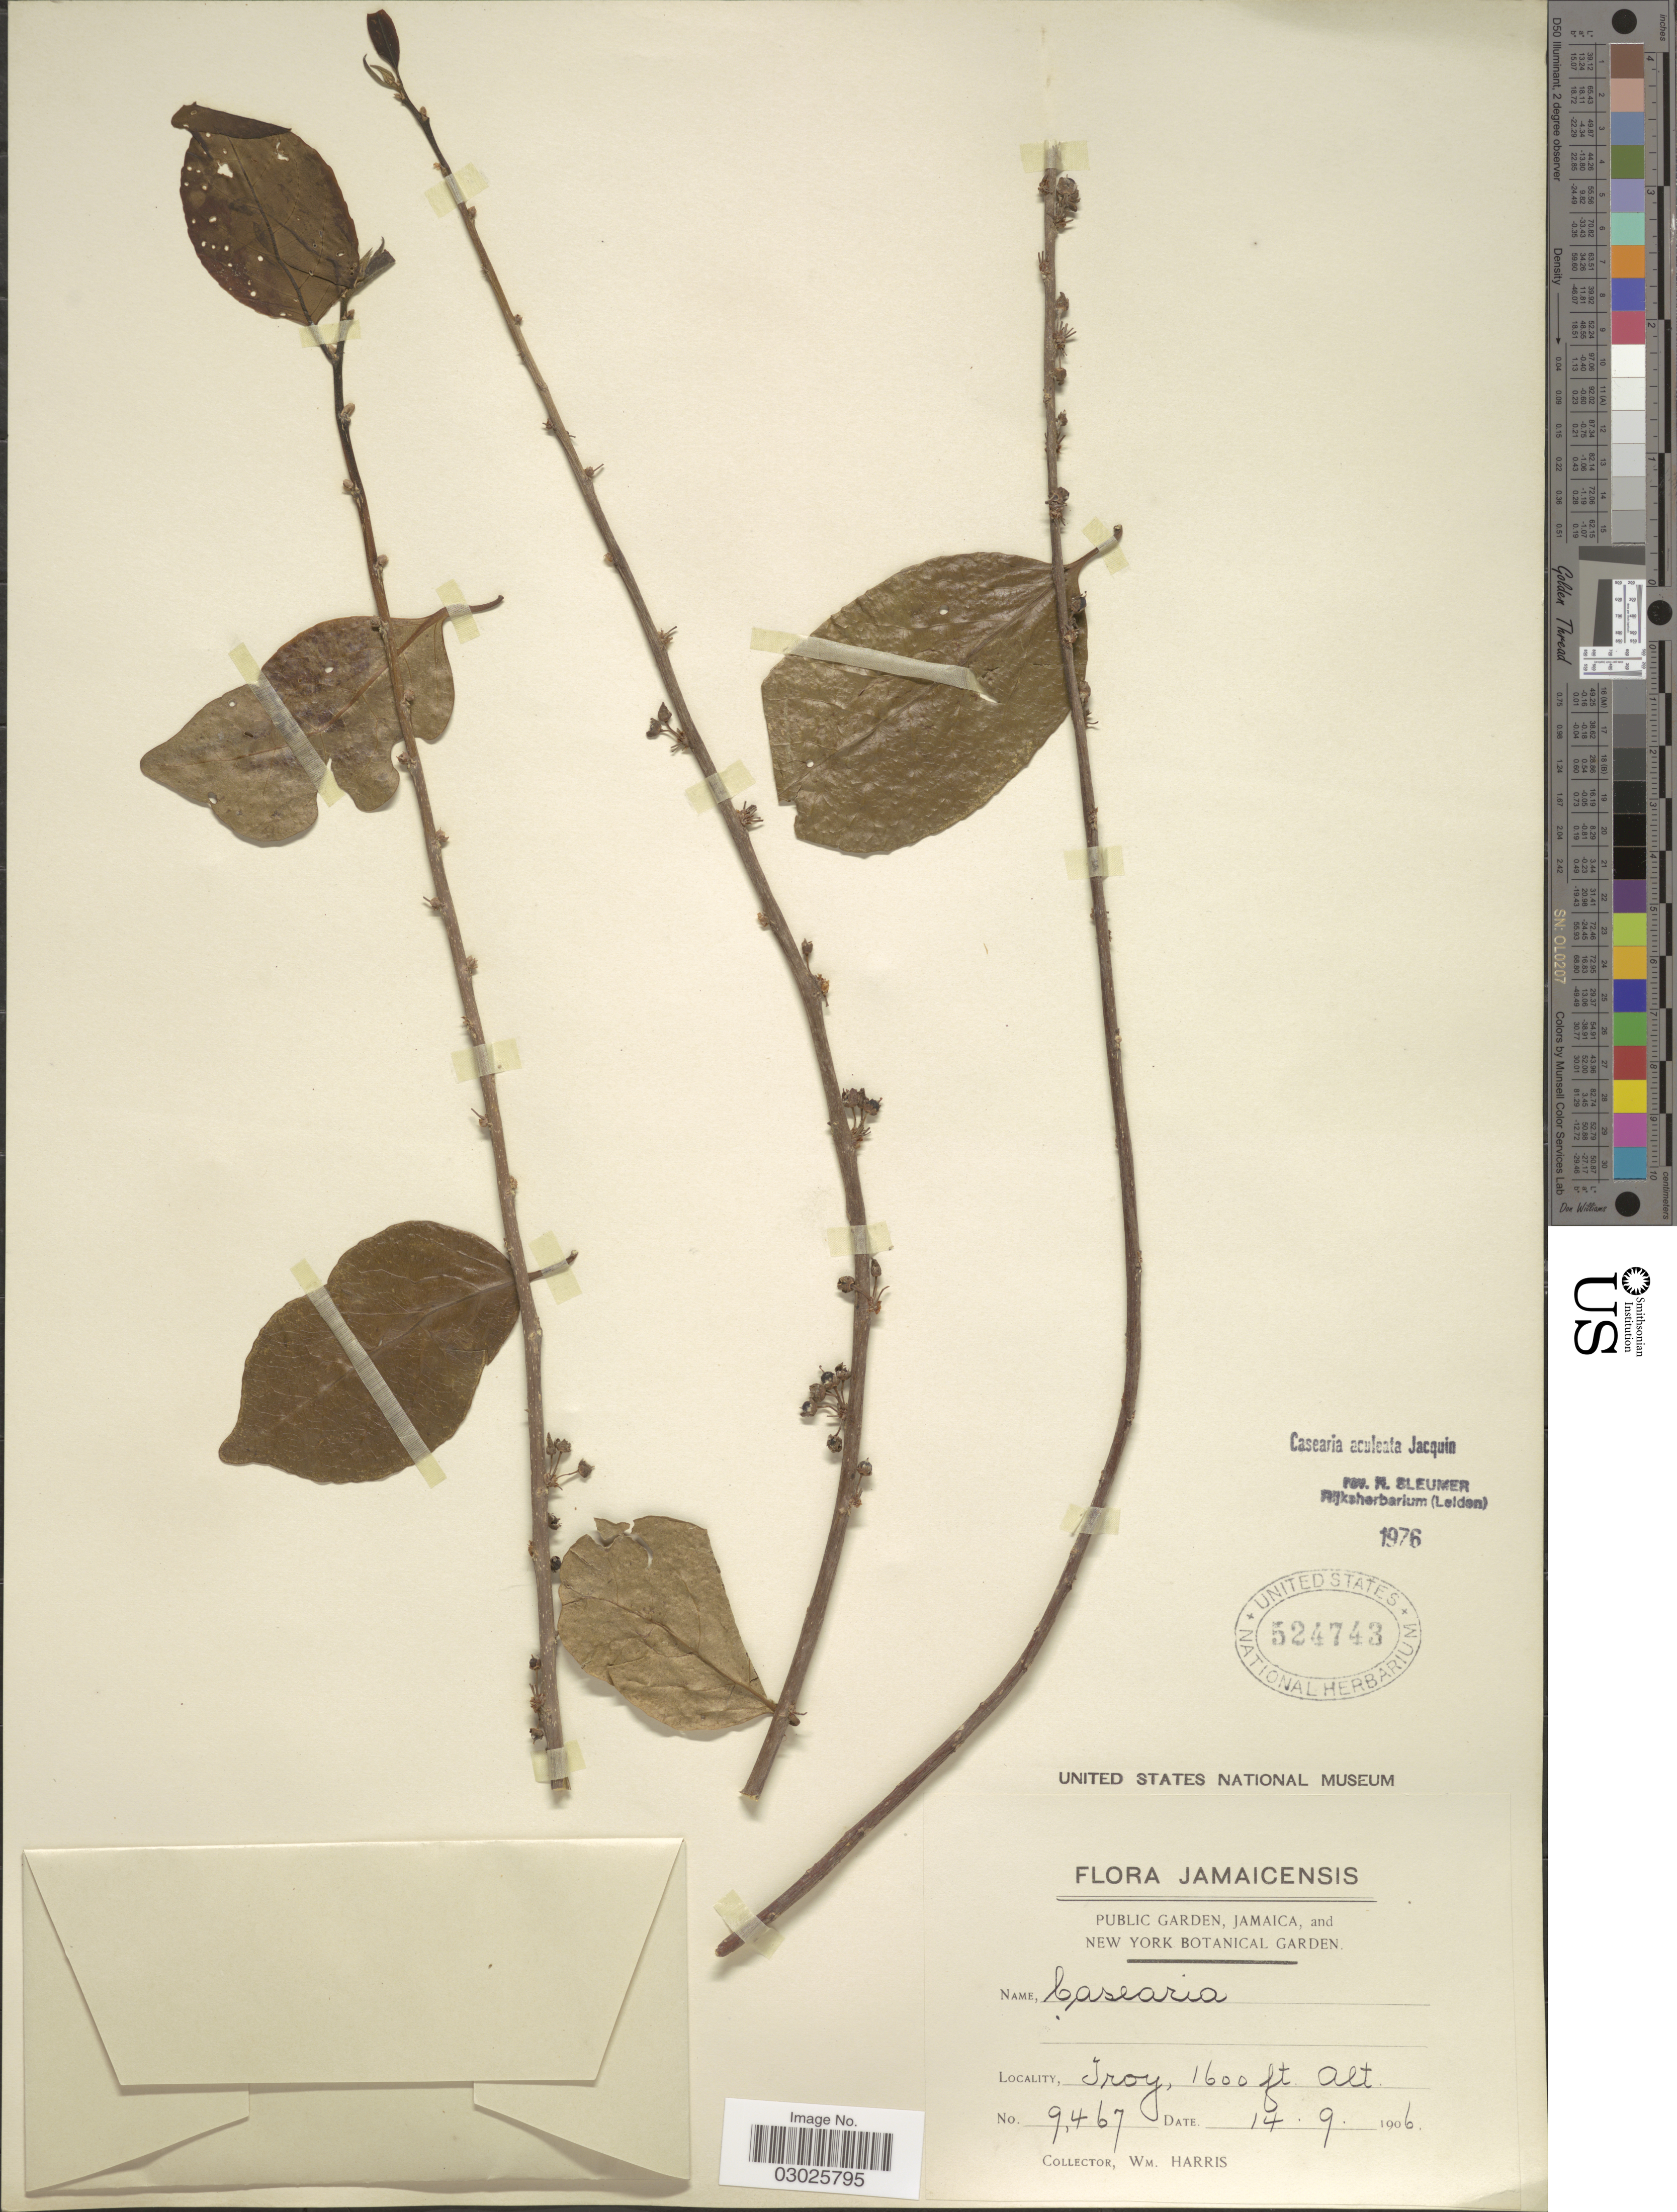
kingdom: Plantae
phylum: Tracheophyta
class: Magnoliopsida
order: Malpighiales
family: Salicaceae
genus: Casearia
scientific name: Casearia aculeata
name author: Jacq.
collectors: W. H. Harris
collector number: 9467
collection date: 1906-09-14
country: Jamaica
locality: Troy.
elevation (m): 488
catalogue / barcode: US 524743